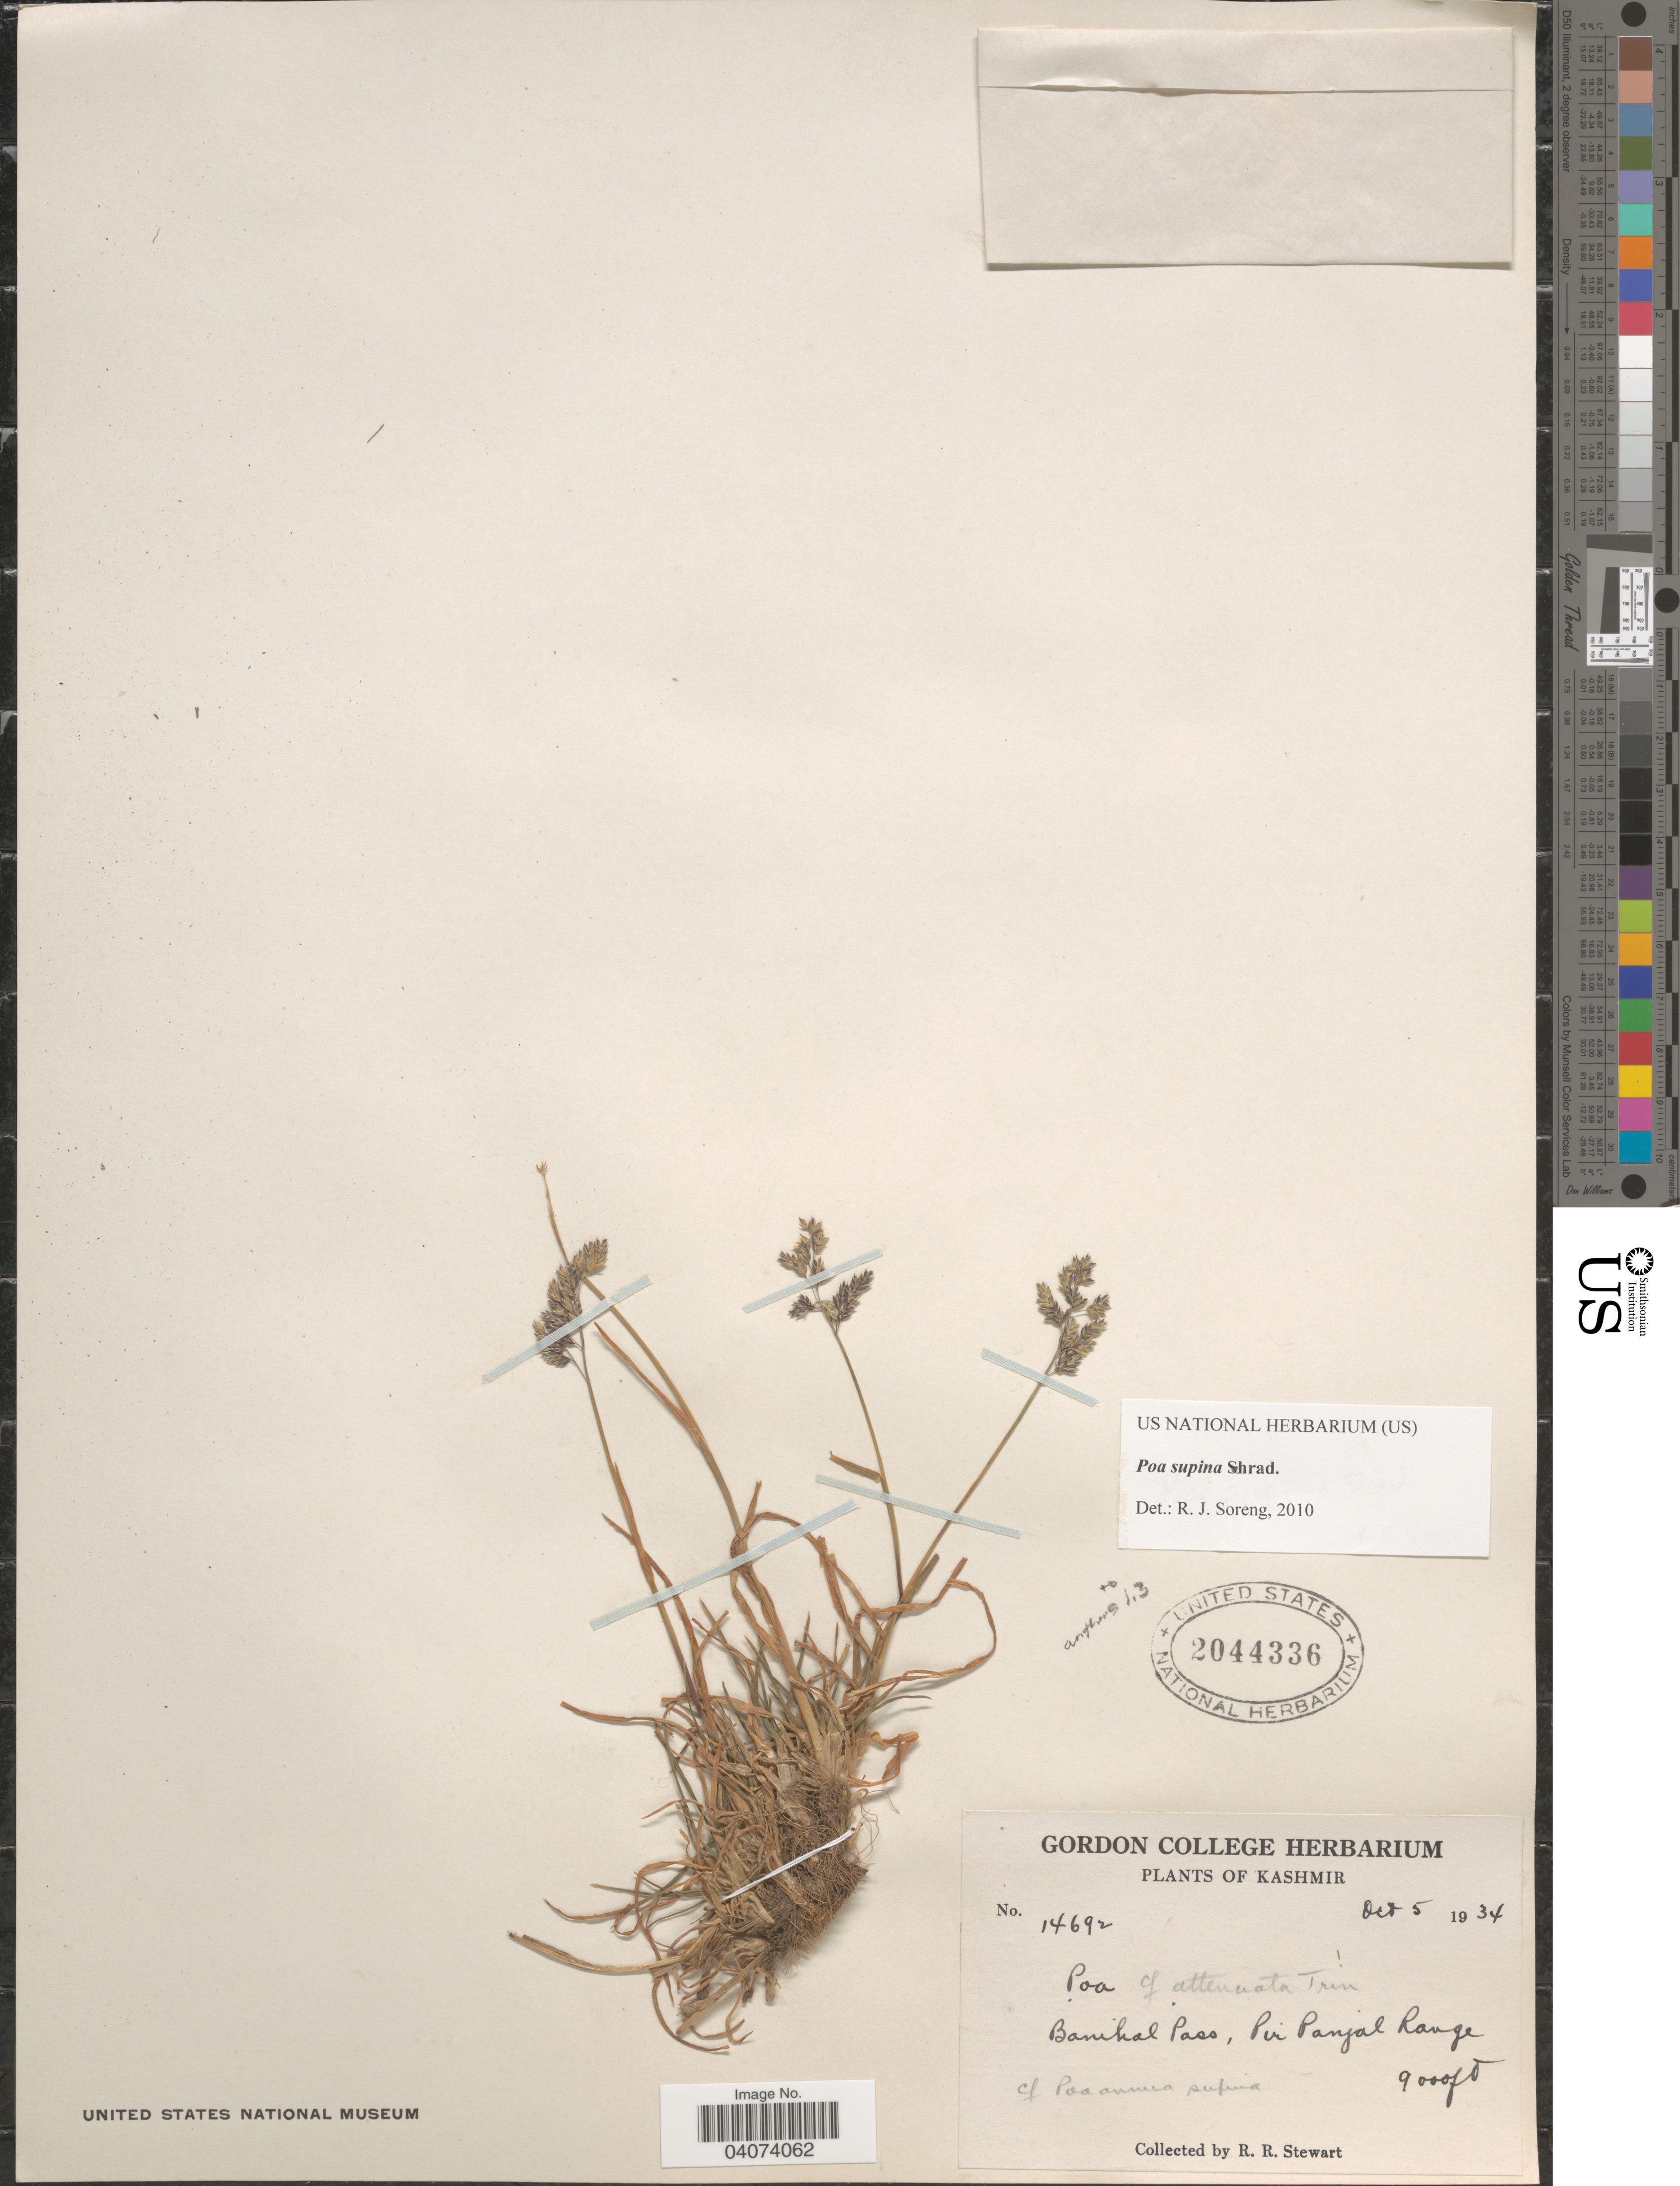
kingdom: Plantae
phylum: Tracheophyta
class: Liliopsida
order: Poales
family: Poaceae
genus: Poa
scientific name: Poa supina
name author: Schrad.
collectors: R. Stewart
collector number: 14692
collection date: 1934-10-05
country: India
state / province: Jammu and Kashmir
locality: Kashmir. Banikal Pass, Pir Panjal Range.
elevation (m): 2743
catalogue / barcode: US 2044336